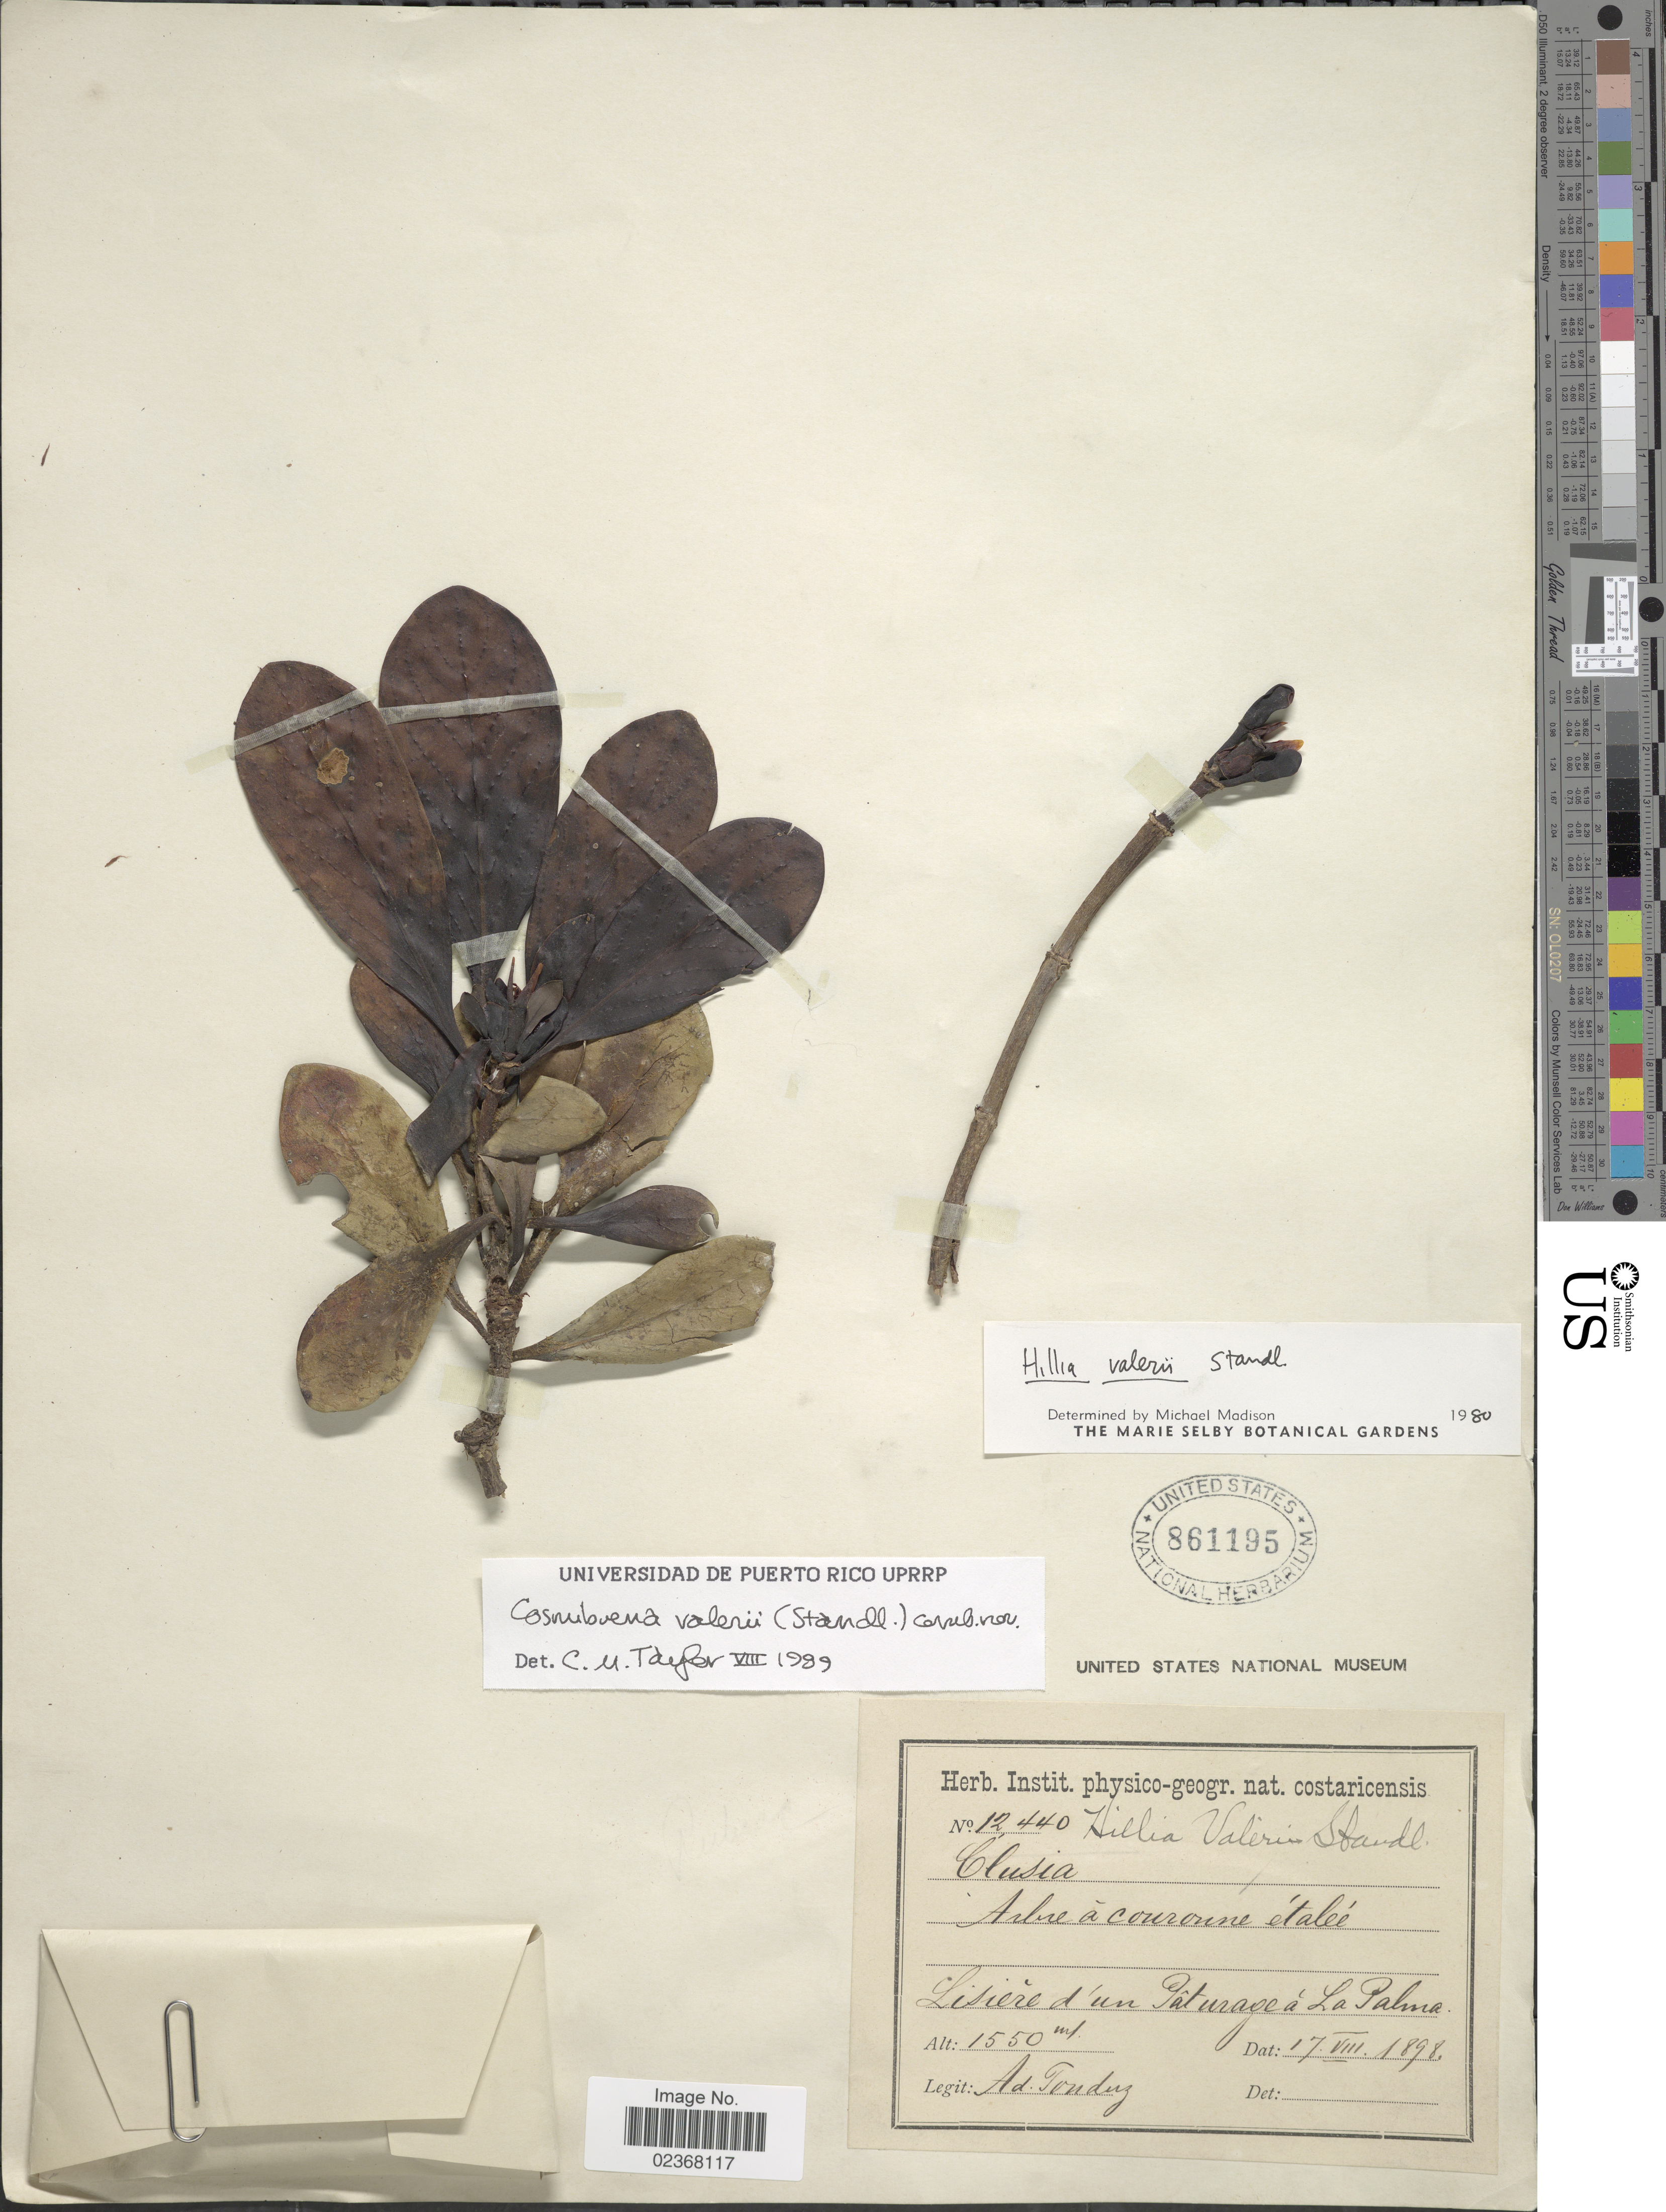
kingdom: Plantae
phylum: Tracheophyta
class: Magnoliopsida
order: Gentianales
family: Rubiaceae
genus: Cosmibuena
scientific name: Cosmibuena valerioi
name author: (Standl.) C.M. Taylor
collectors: A. Tonduz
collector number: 12440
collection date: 1898-08-17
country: Costa Rica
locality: Lisiere d'un Paturage a La Palma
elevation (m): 1550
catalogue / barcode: US 861195